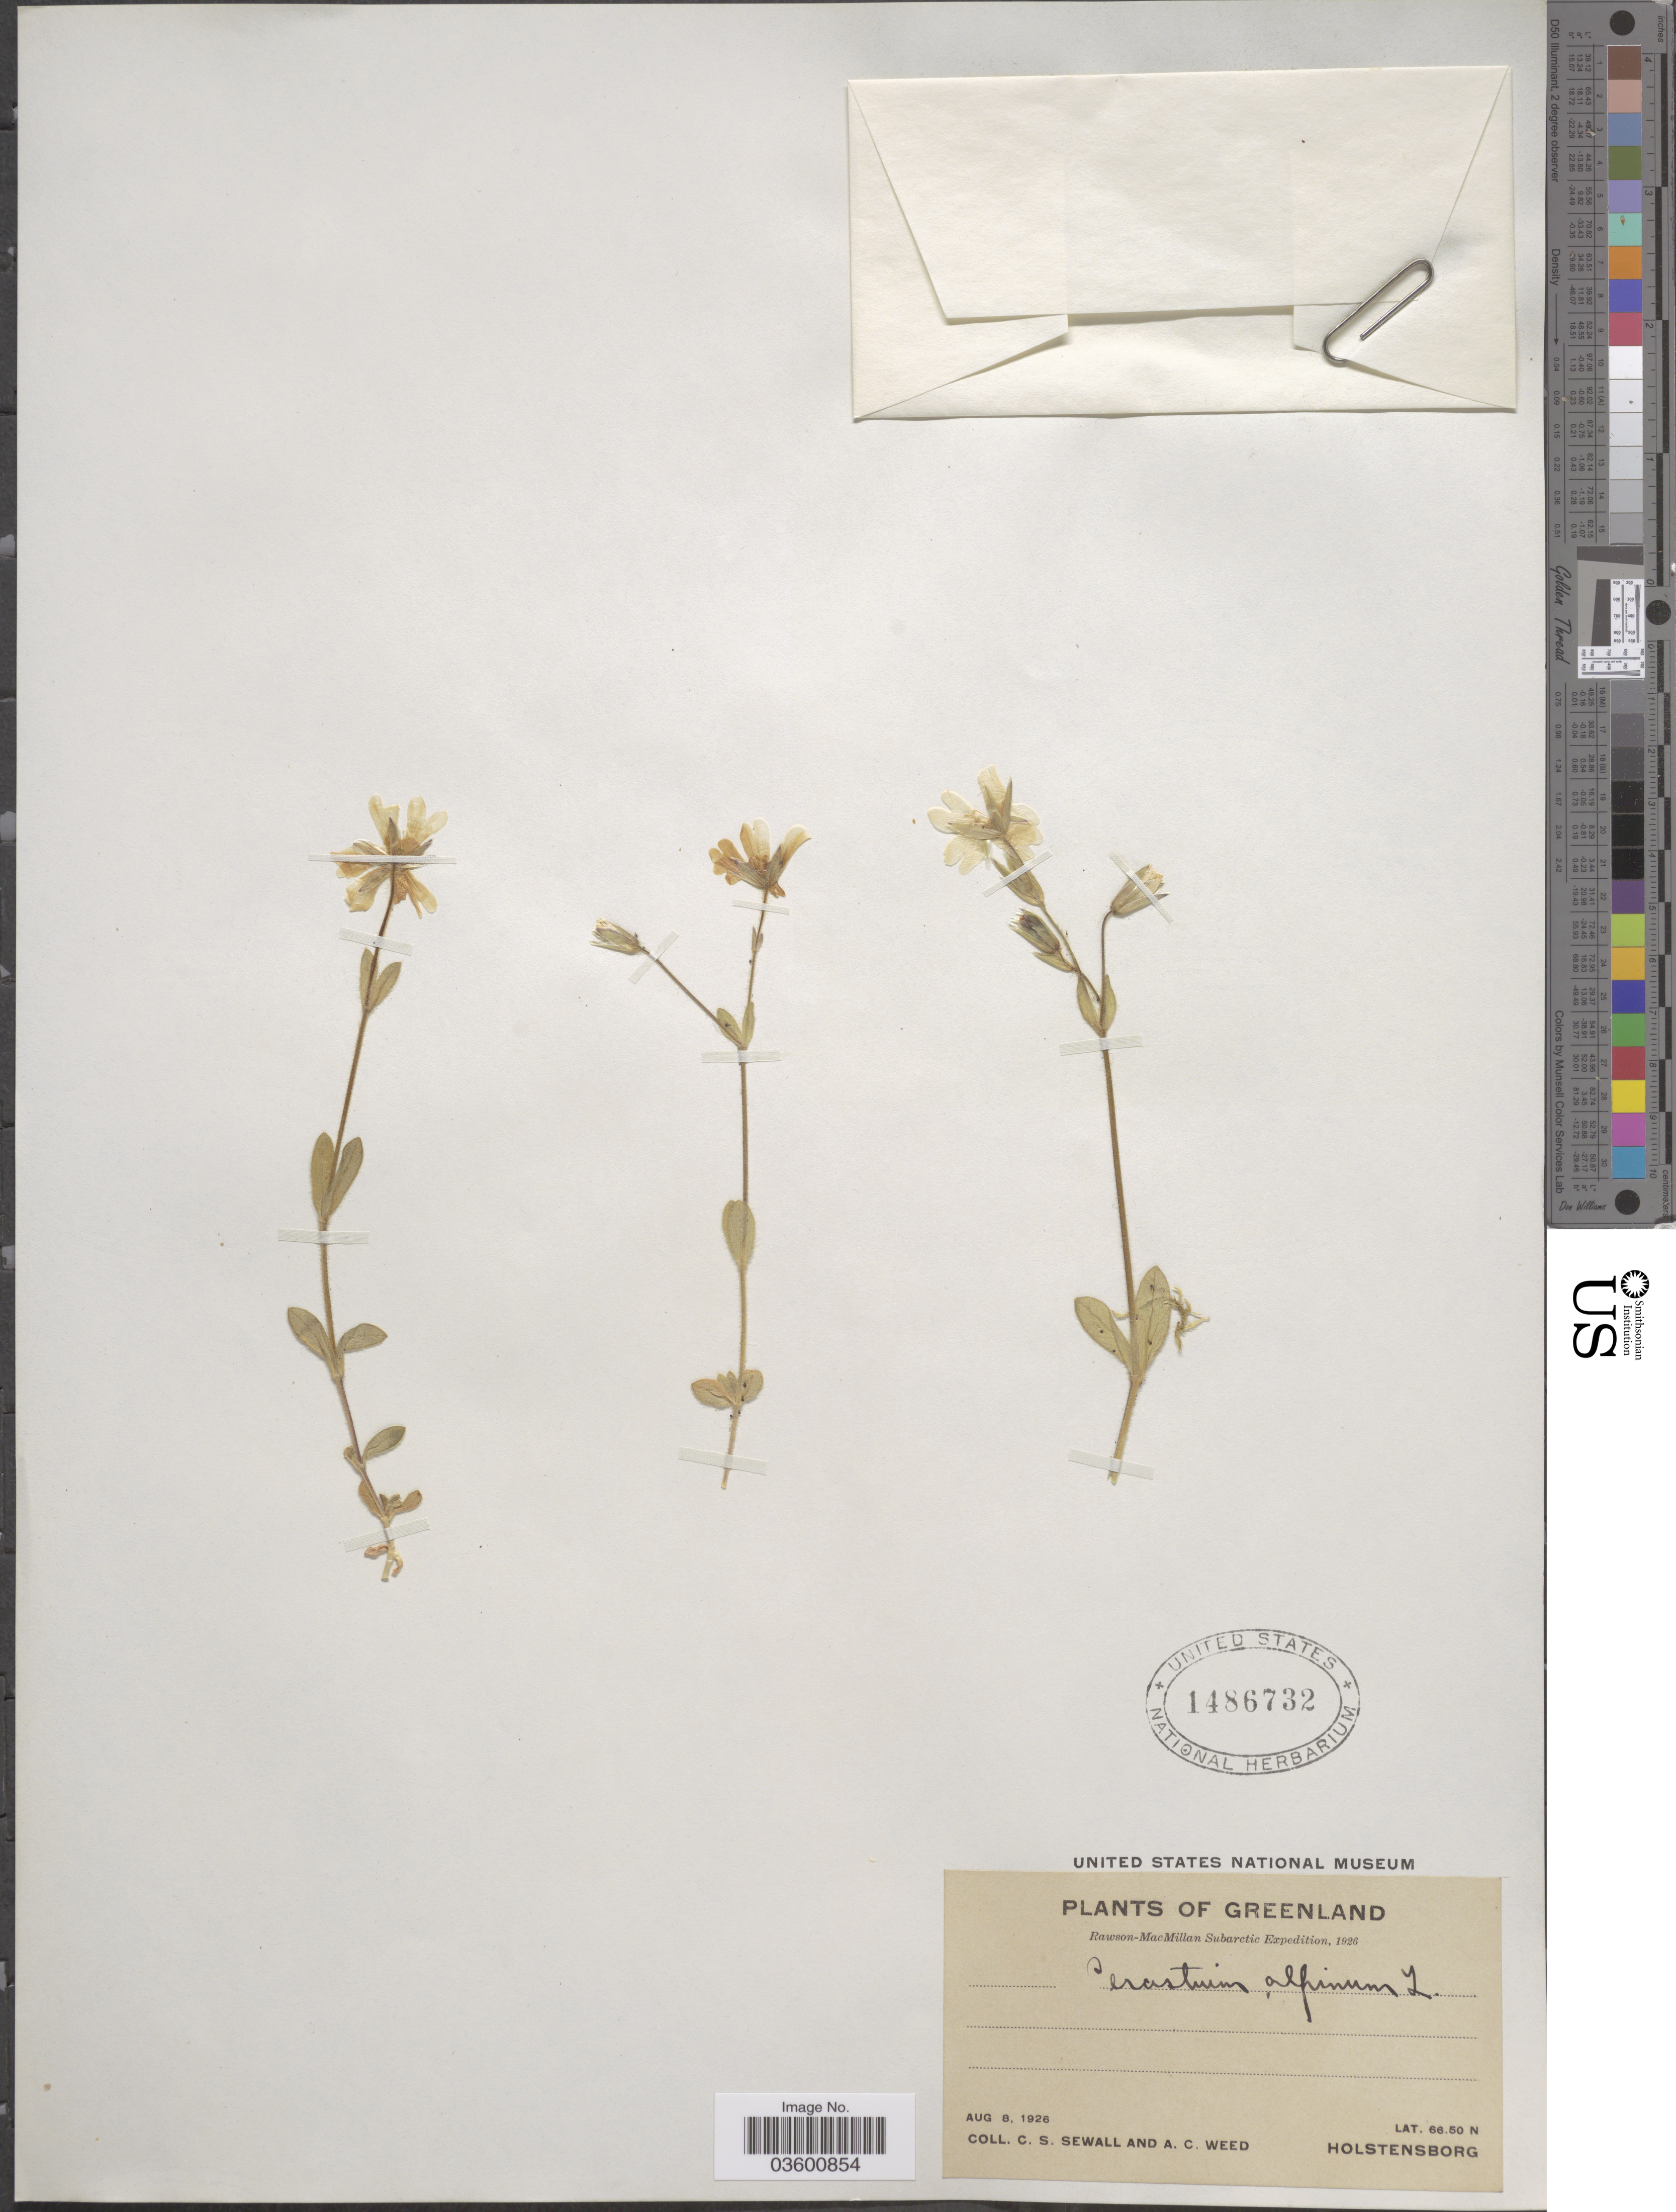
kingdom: Plantae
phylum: Tracheophyta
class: Magnoliopsida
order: Caryophyllales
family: Caryophyllaceae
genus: Cerastium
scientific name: Cerastium alpinum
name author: L.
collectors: C. Sewall & A. Weed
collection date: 1926-08-08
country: Greenland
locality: Holstenborg.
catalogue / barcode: US 1486732